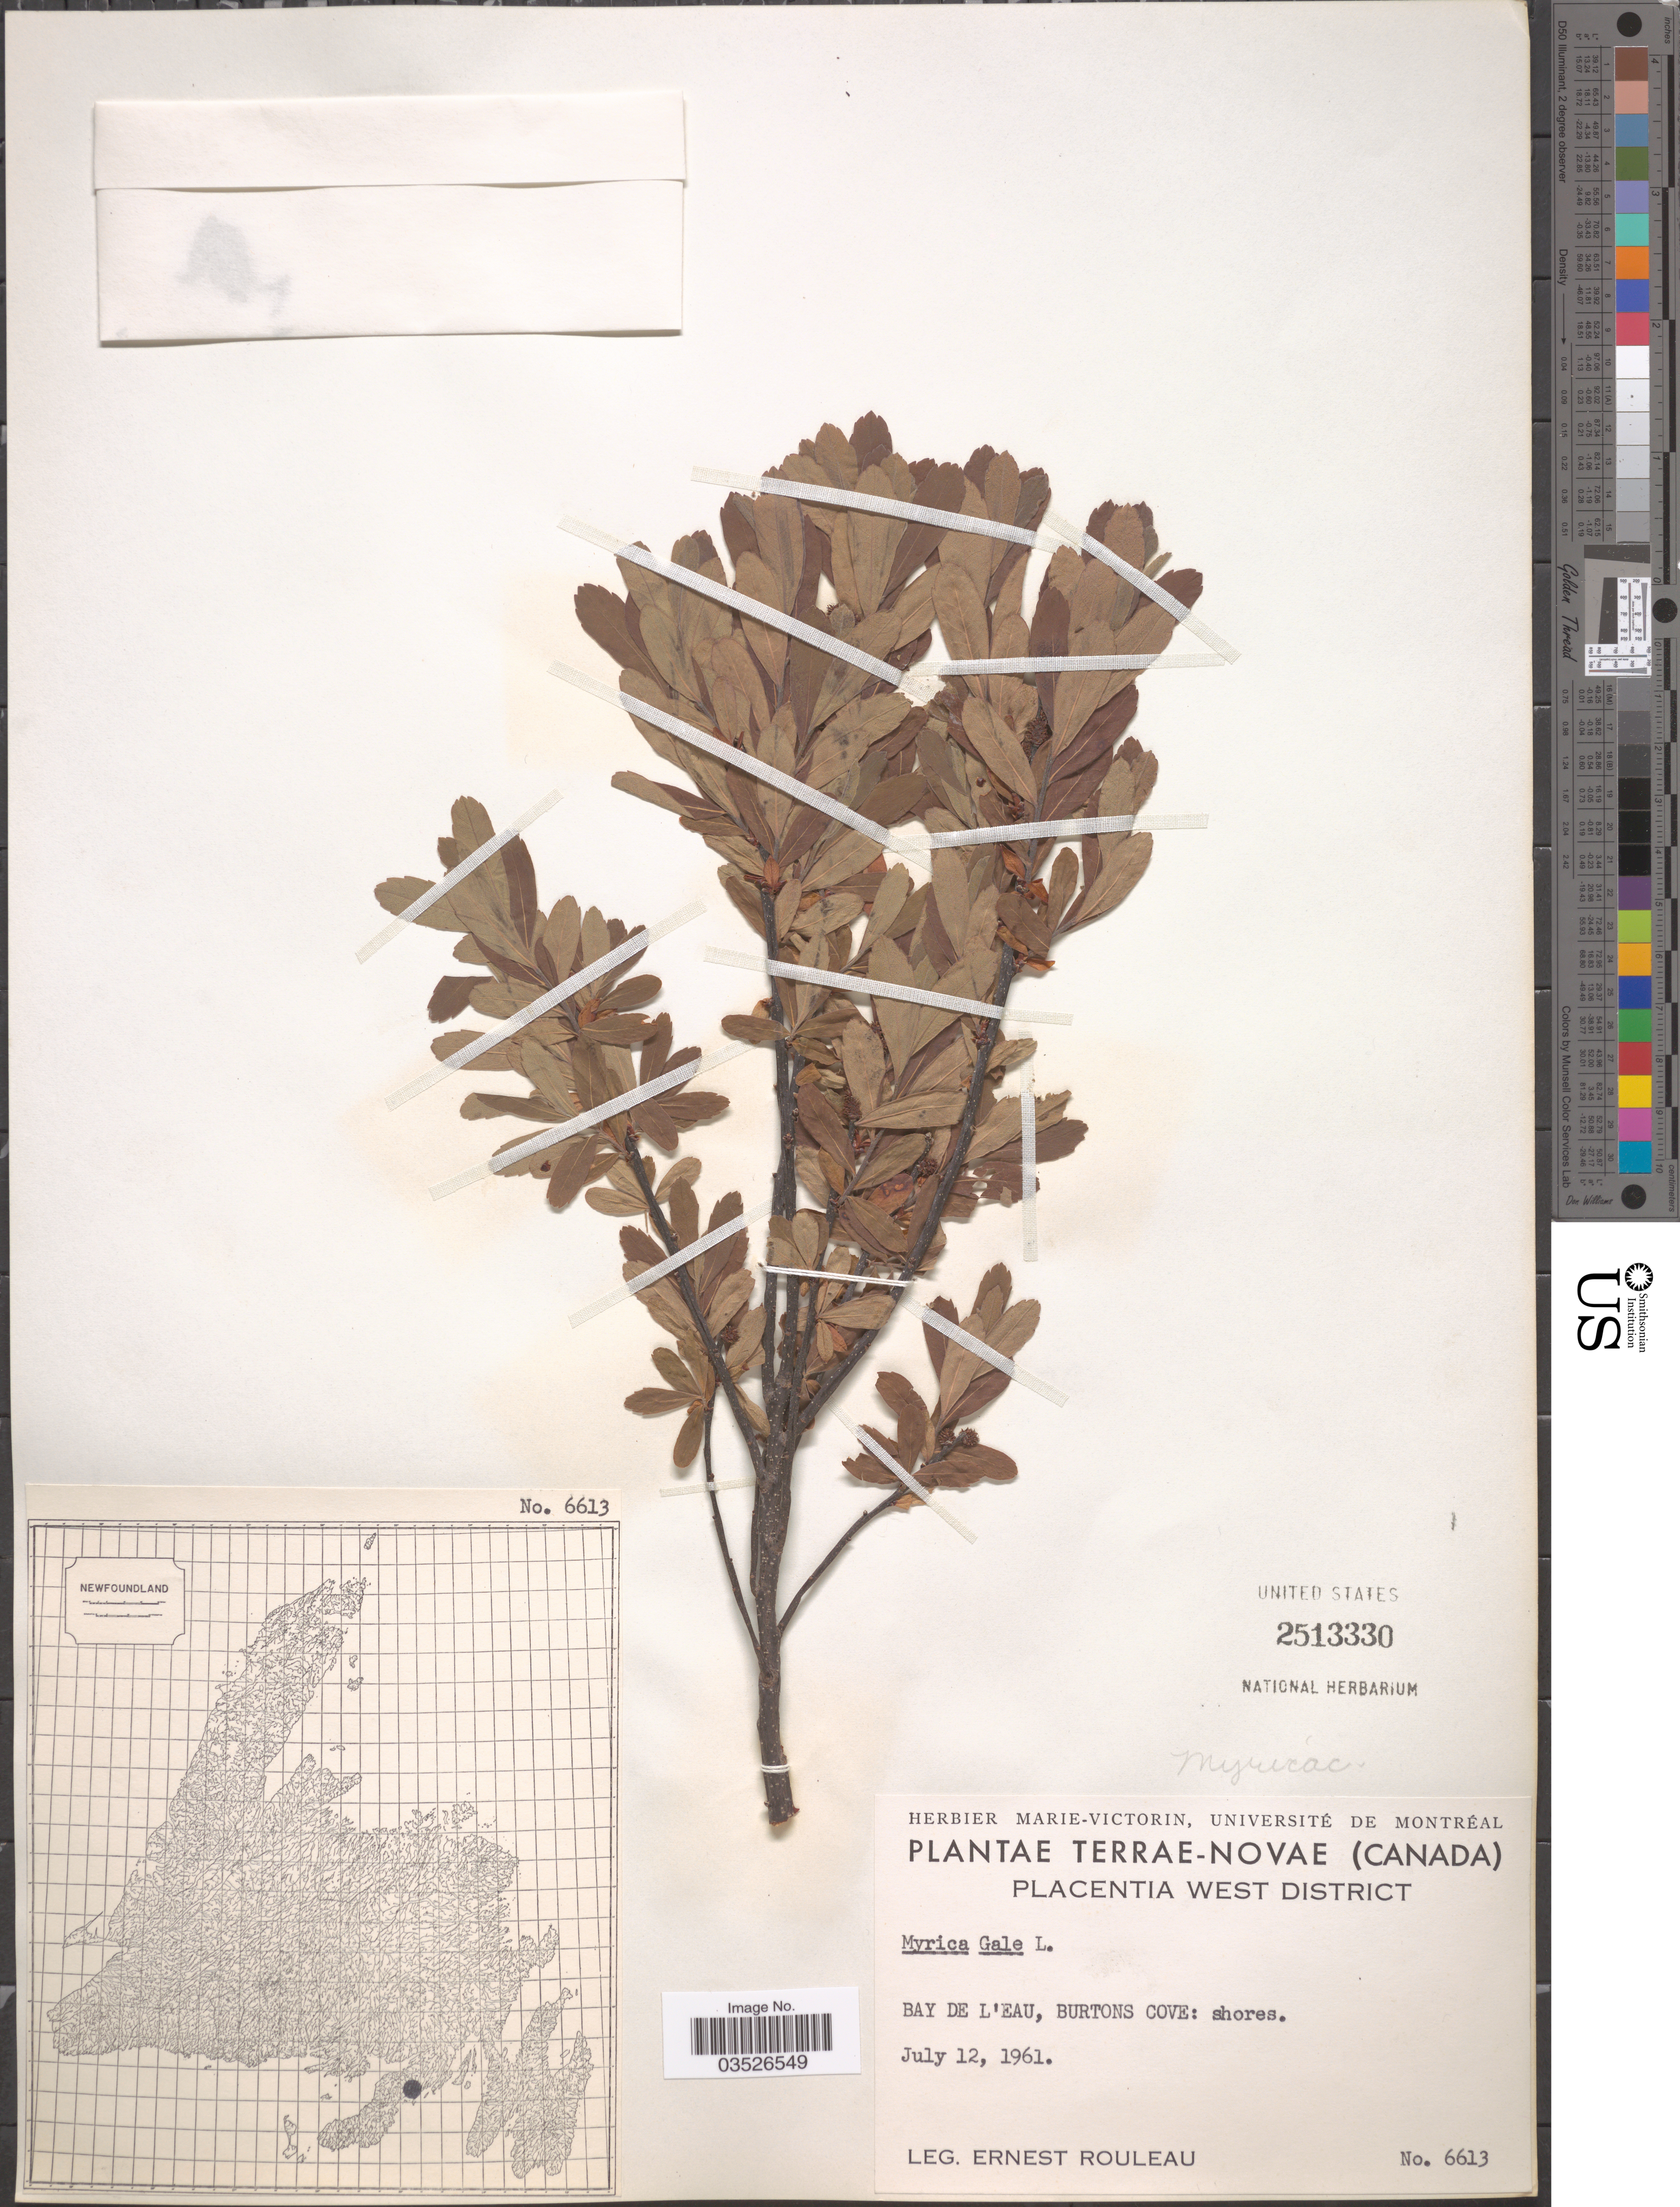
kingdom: Plantae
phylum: Tracheophyta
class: Magnoliopsida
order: Fagales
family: Myricaceae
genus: Myrica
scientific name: Myrica gale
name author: L.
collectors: J. Rouleau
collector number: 6613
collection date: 1961-07-12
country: Canada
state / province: Newfoundland and Labrador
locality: Terrae-Novae Placentia West District. Bay de l'eau, Burtons Cove.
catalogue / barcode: US 2513330